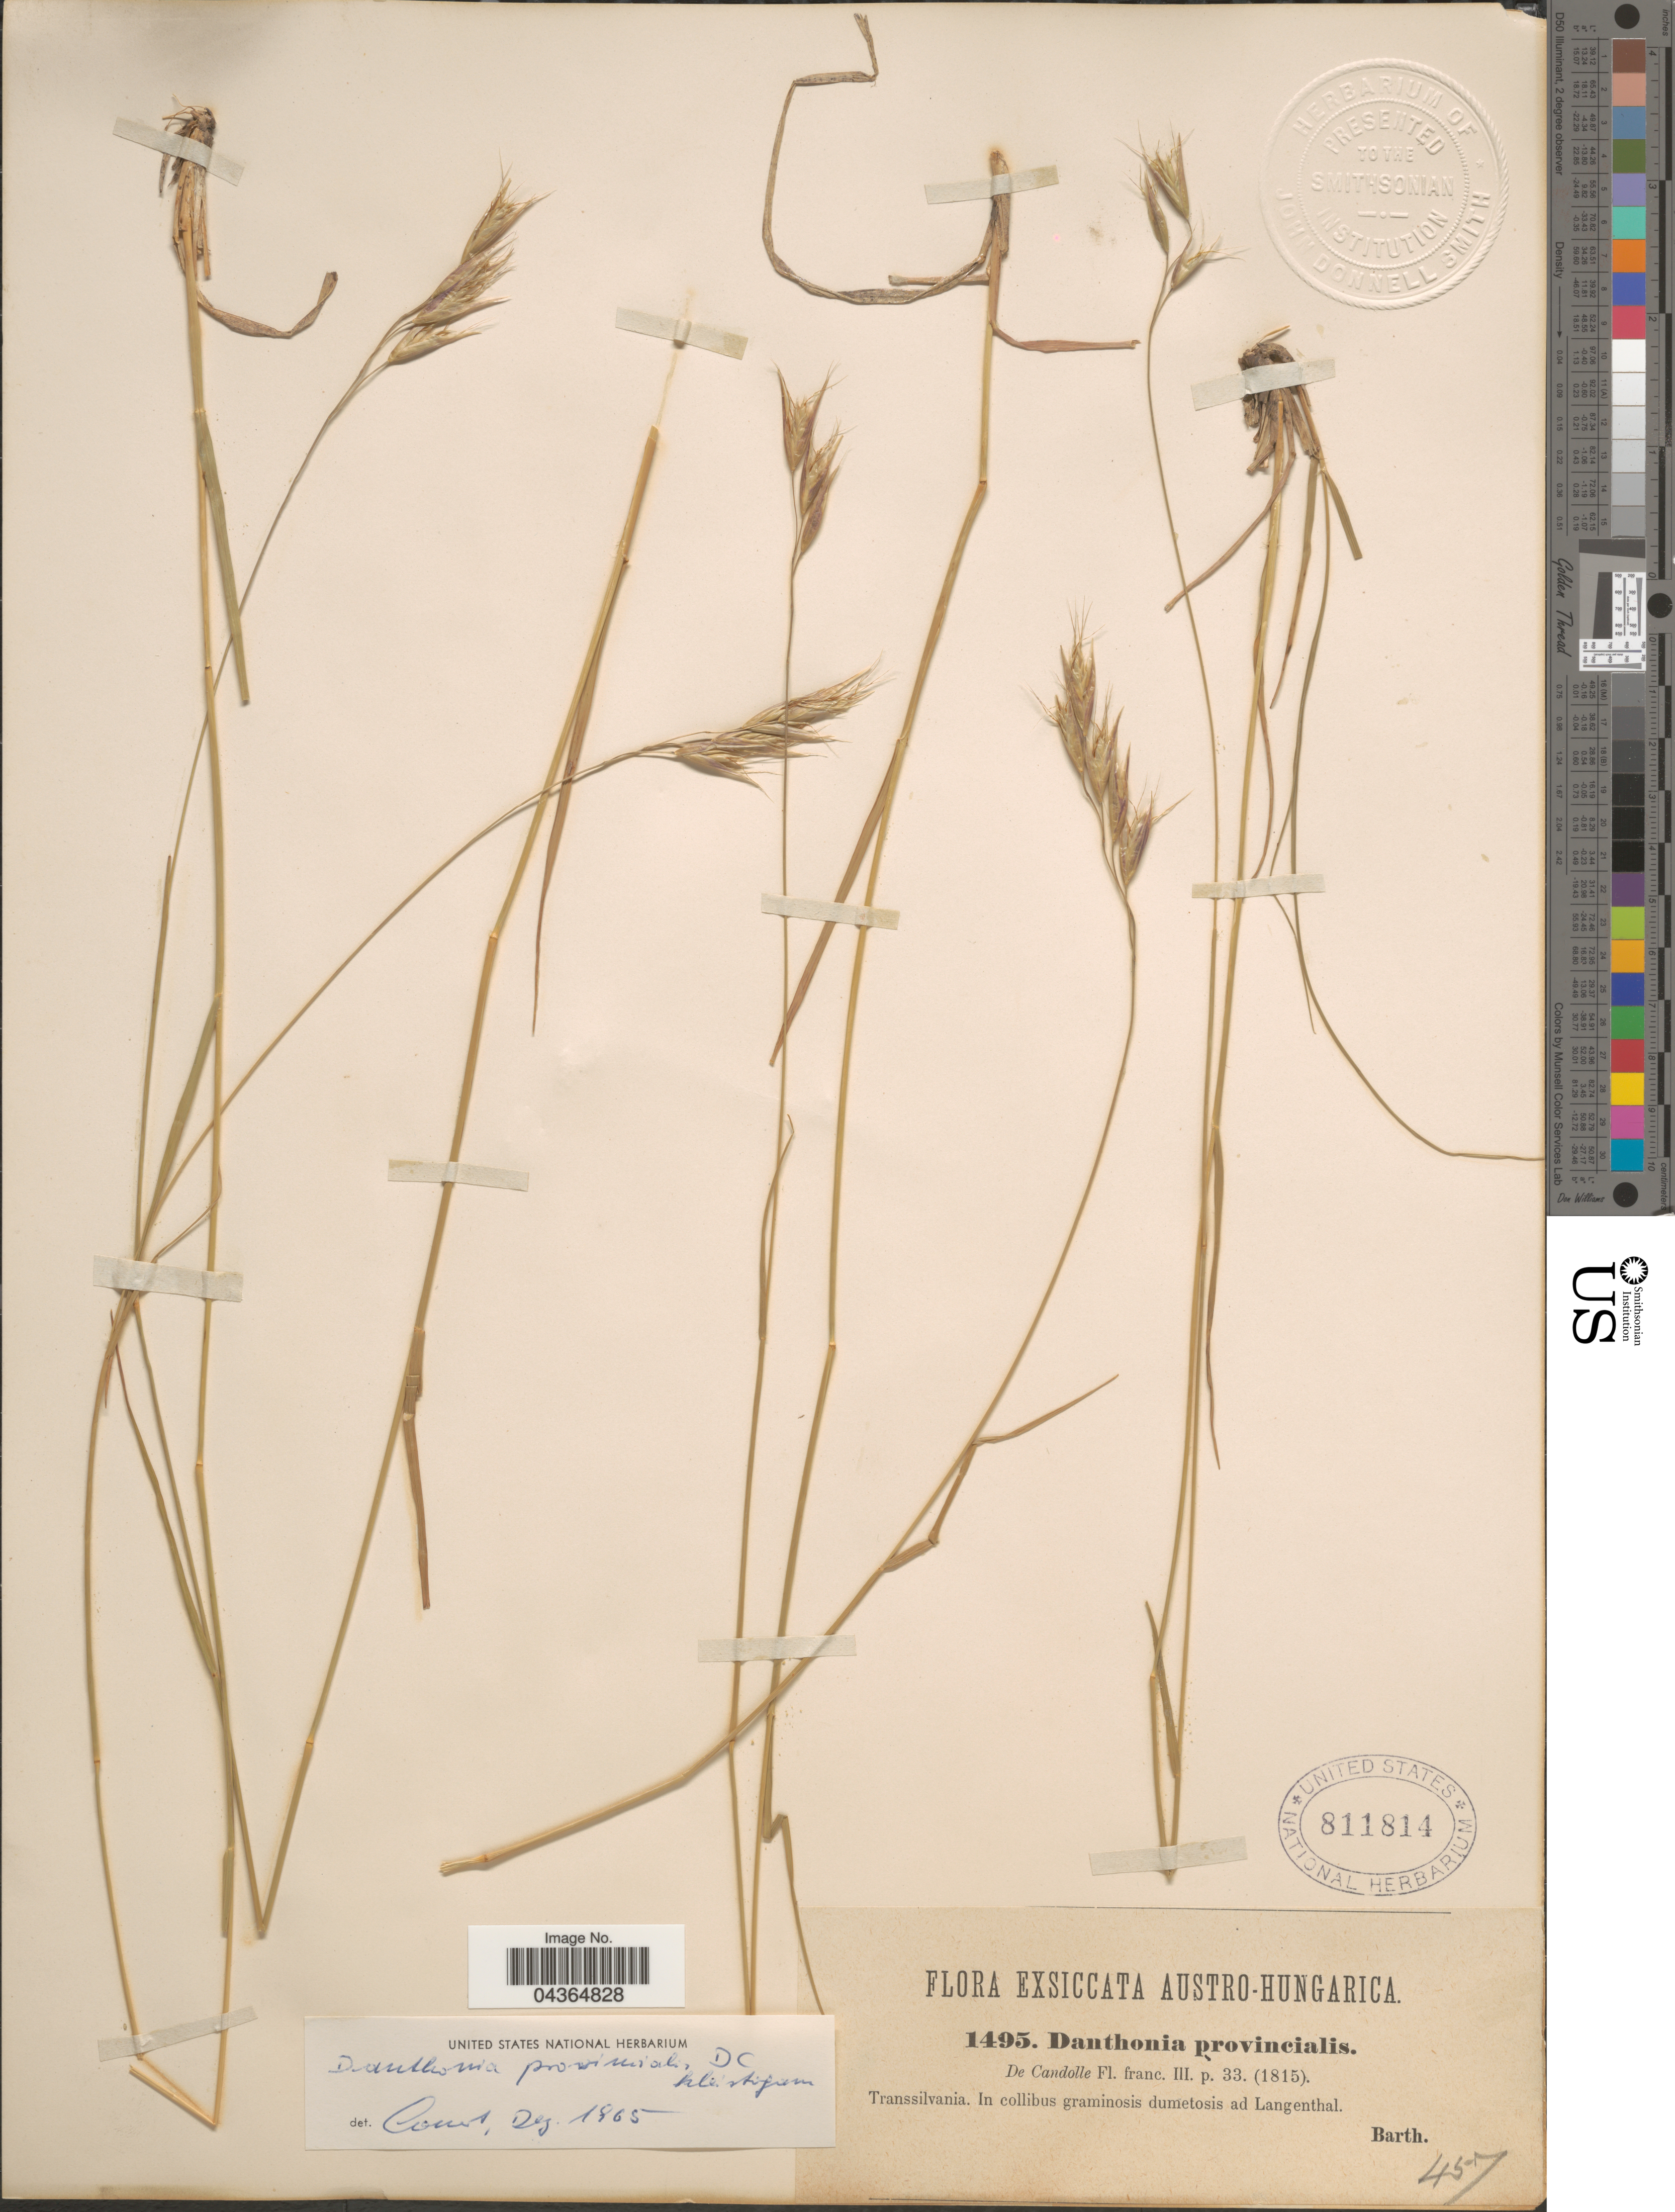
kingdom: Plantae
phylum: Tracheophyta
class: Liliopsida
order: Poales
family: Poaceae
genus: Danthonia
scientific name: Danthonia alpina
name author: Vest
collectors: Barth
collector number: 457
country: Hungary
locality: Austro-Hungarica. Transsilvania. In collibus graminosis dumetosis ad Langenthal.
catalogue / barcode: US 811814